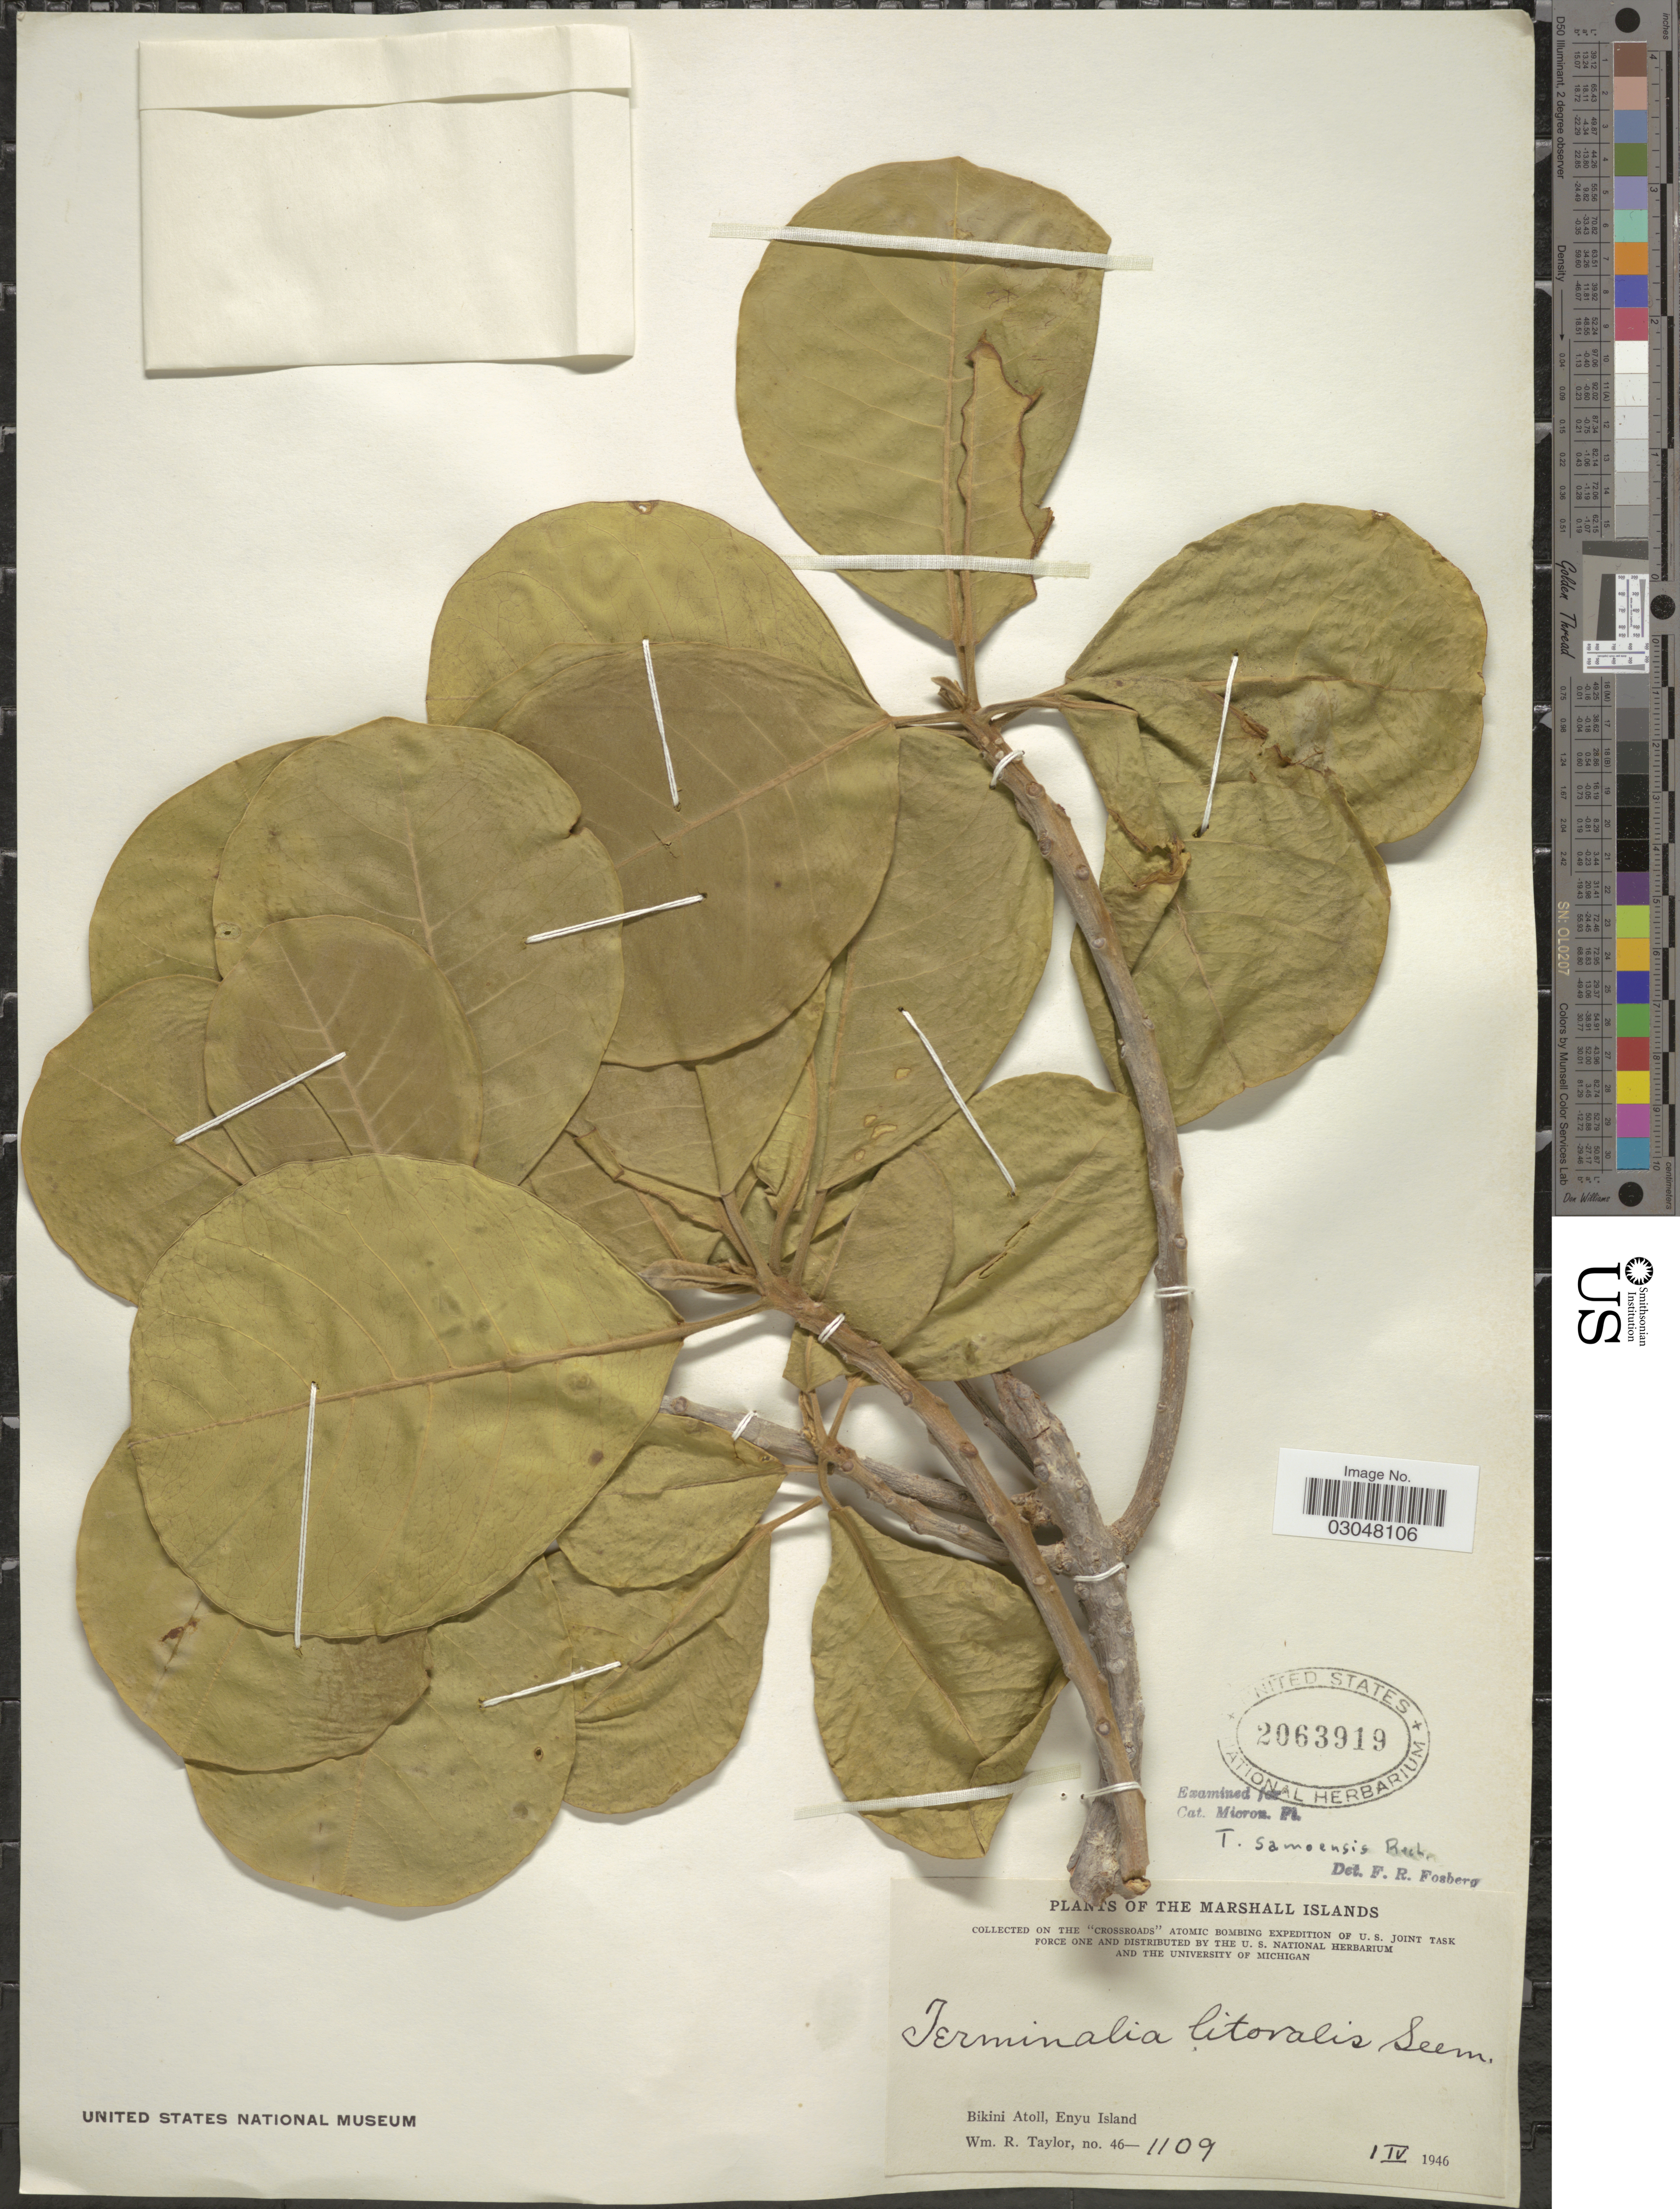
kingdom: Plantae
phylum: Tracheophyta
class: Magnoliopsida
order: Myrtales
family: Combretaceae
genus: Terminalia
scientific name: Terminalia samoensis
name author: Rech.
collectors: W. R. Taylor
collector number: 46-1109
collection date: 1946-04-01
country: Marshall Islands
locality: Bikini Atoll, Enyu Island.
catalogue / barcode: US 2063919